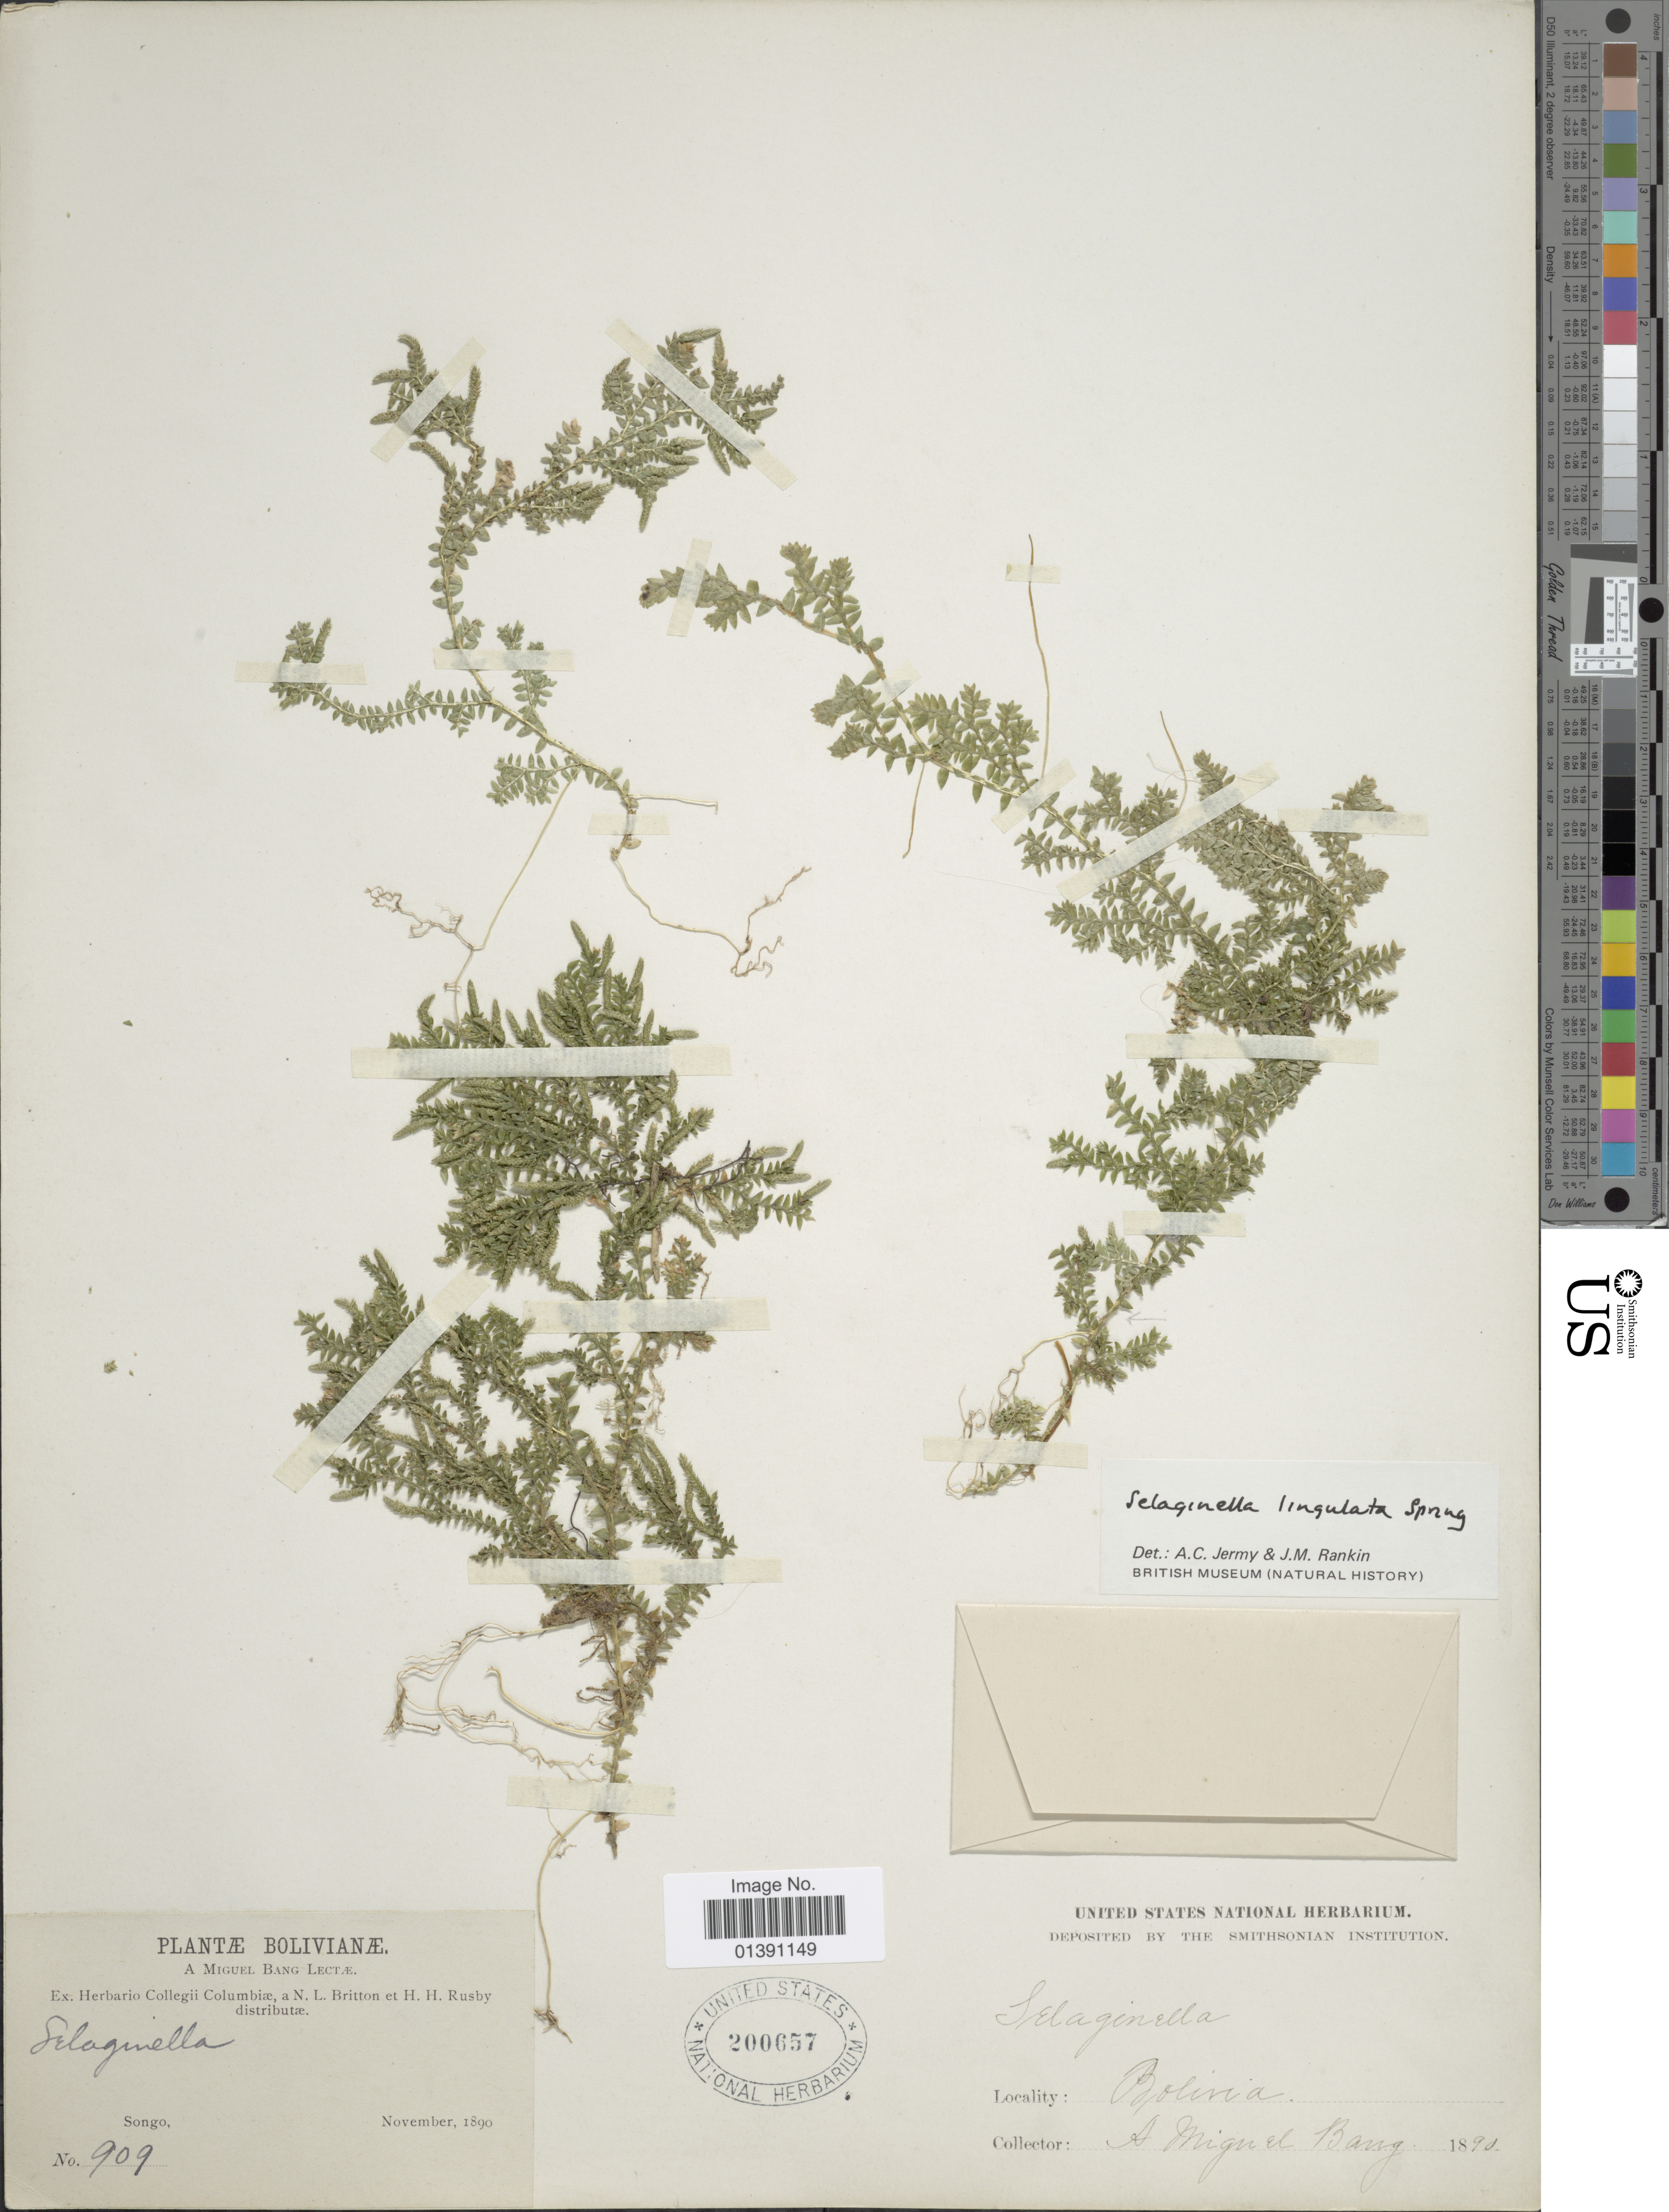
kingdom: Plantae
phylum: Tracheophyta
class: Lycopodiopsida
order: Selaginellales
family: Selaginellaceae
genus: Selaginella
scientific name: Selaginella lingulata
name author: Spring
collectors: M. Bang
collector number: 909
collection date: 1890-11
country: Bolivia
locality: Songo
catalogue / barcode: US 200657